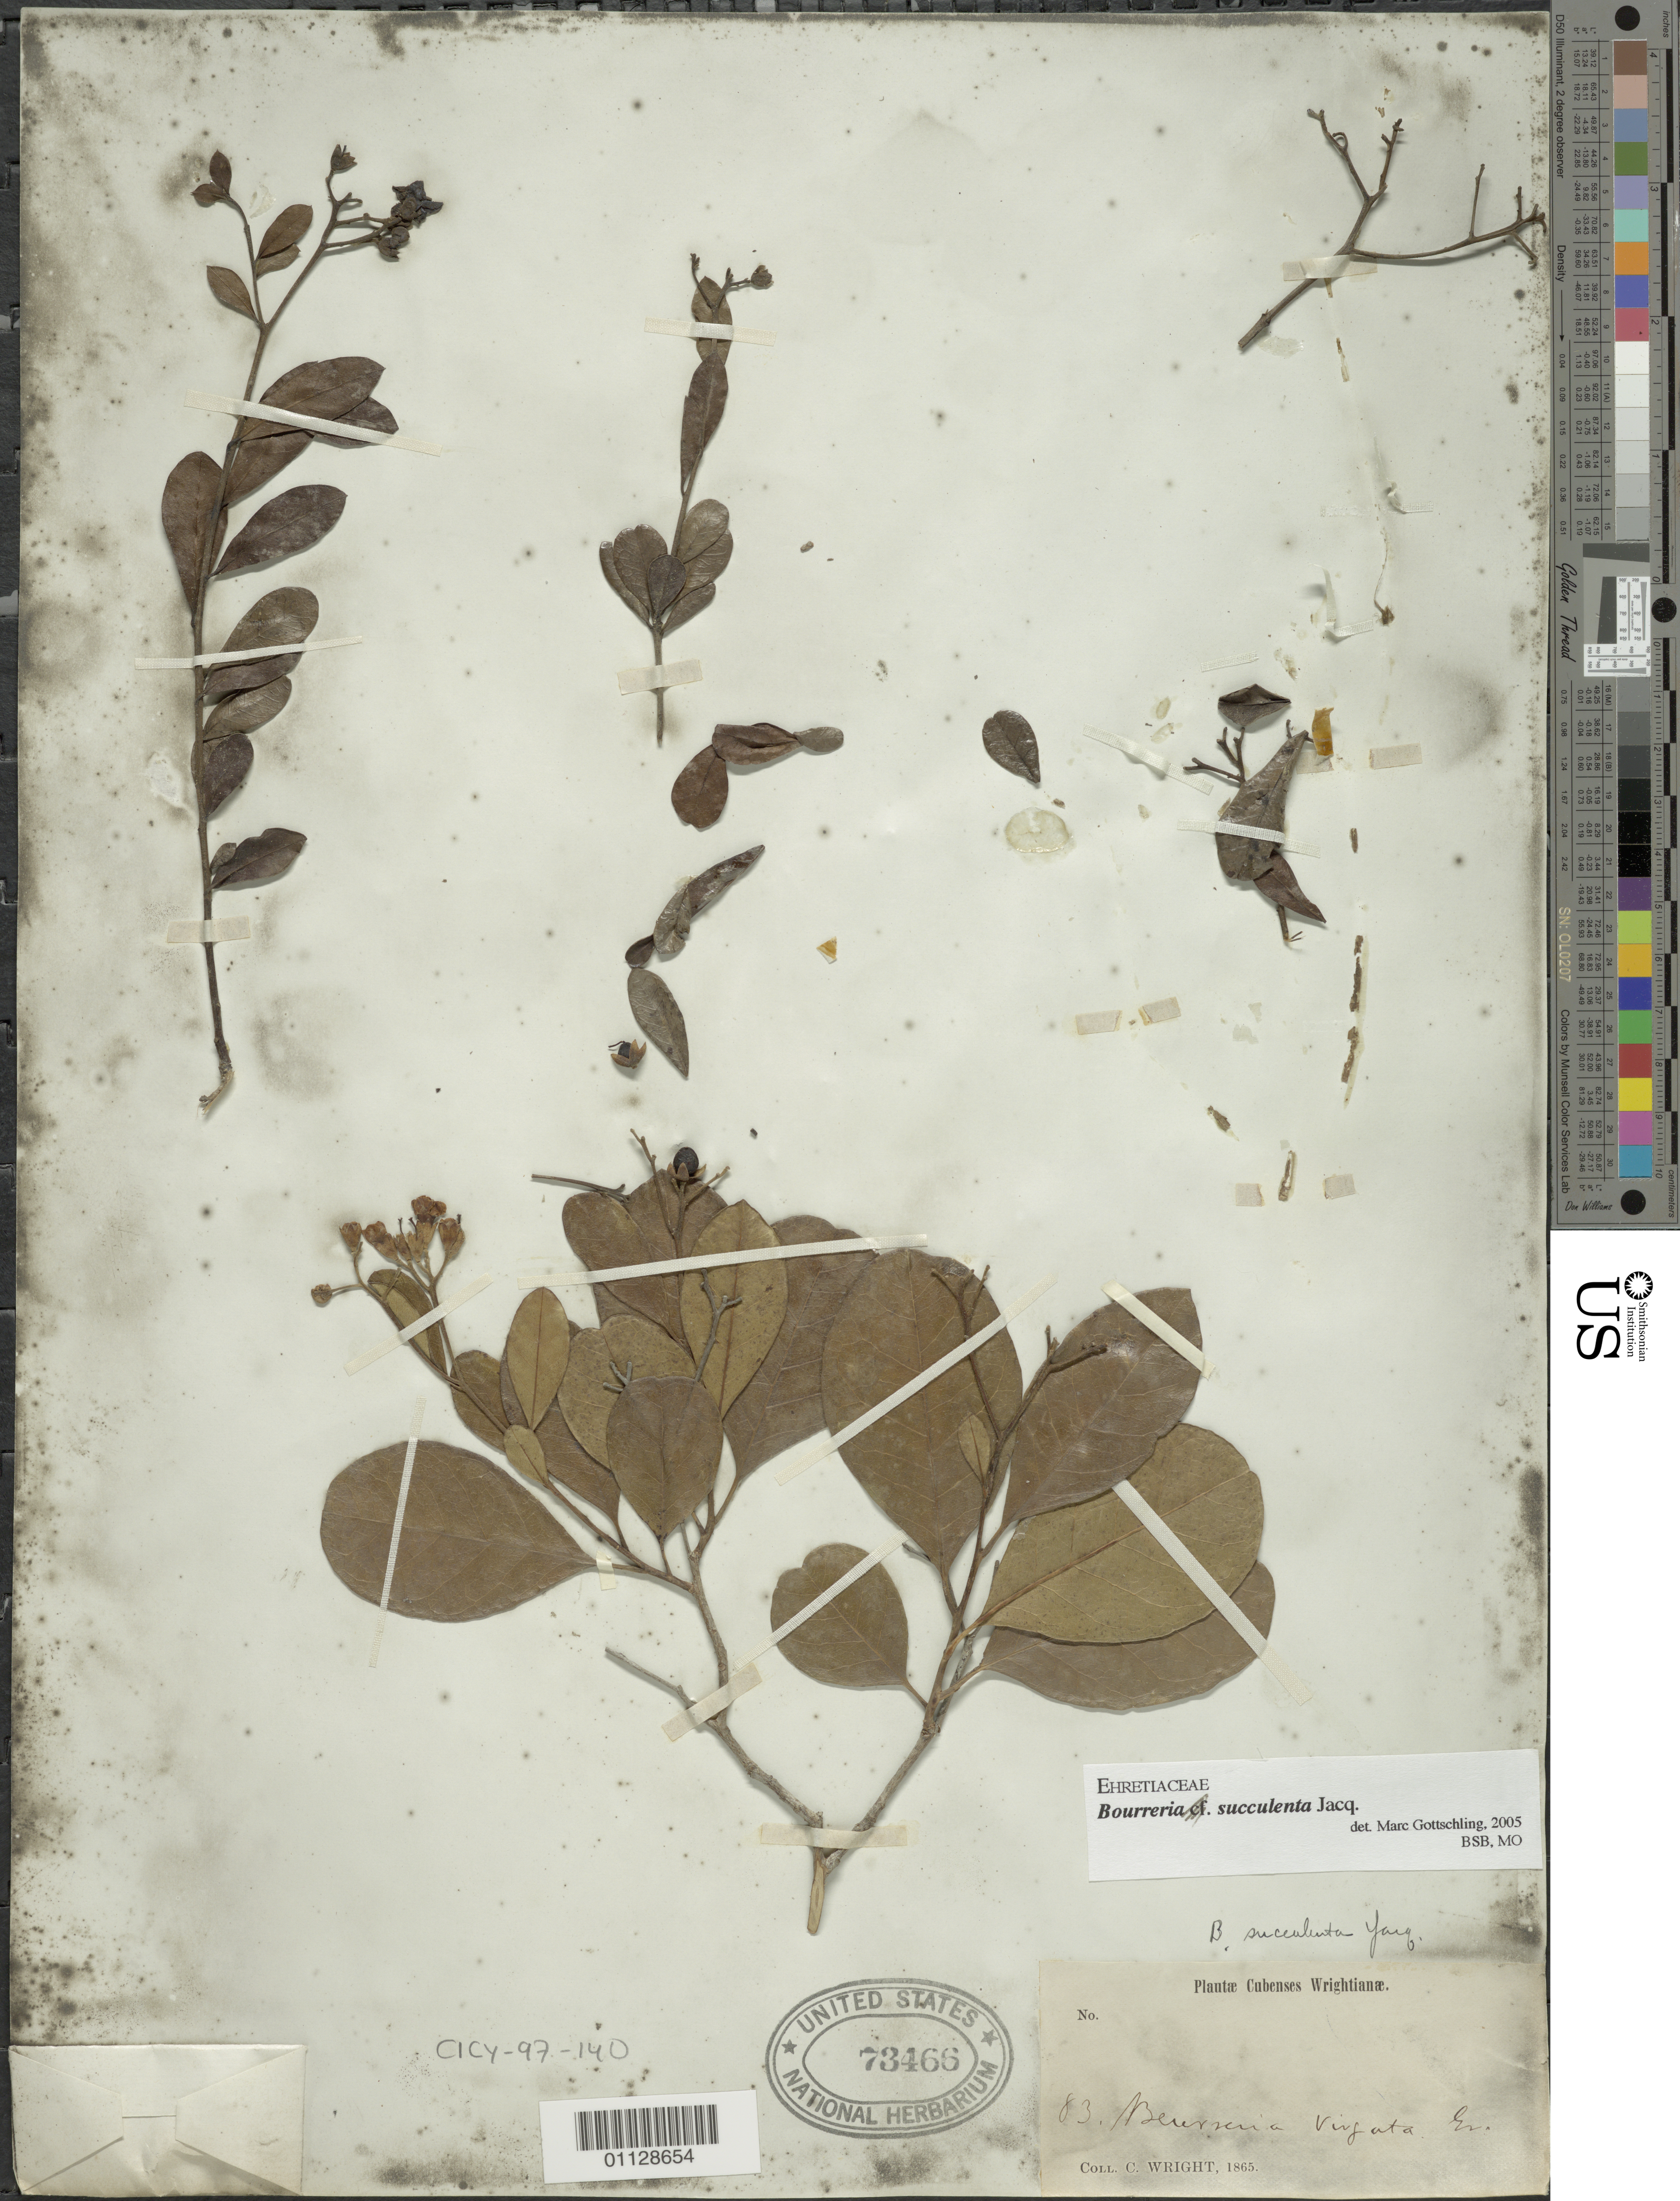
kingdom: Plantae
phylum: Tracheophyta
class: Magnoliopsida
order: Boraginales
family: Ehretiaceae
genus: Bourreria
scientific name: Bourreria succulenta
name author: Jacq.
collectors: C. Wright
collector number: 83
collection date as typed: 1865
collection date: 1865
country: Cuba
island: Cuba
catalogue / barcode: US 73466